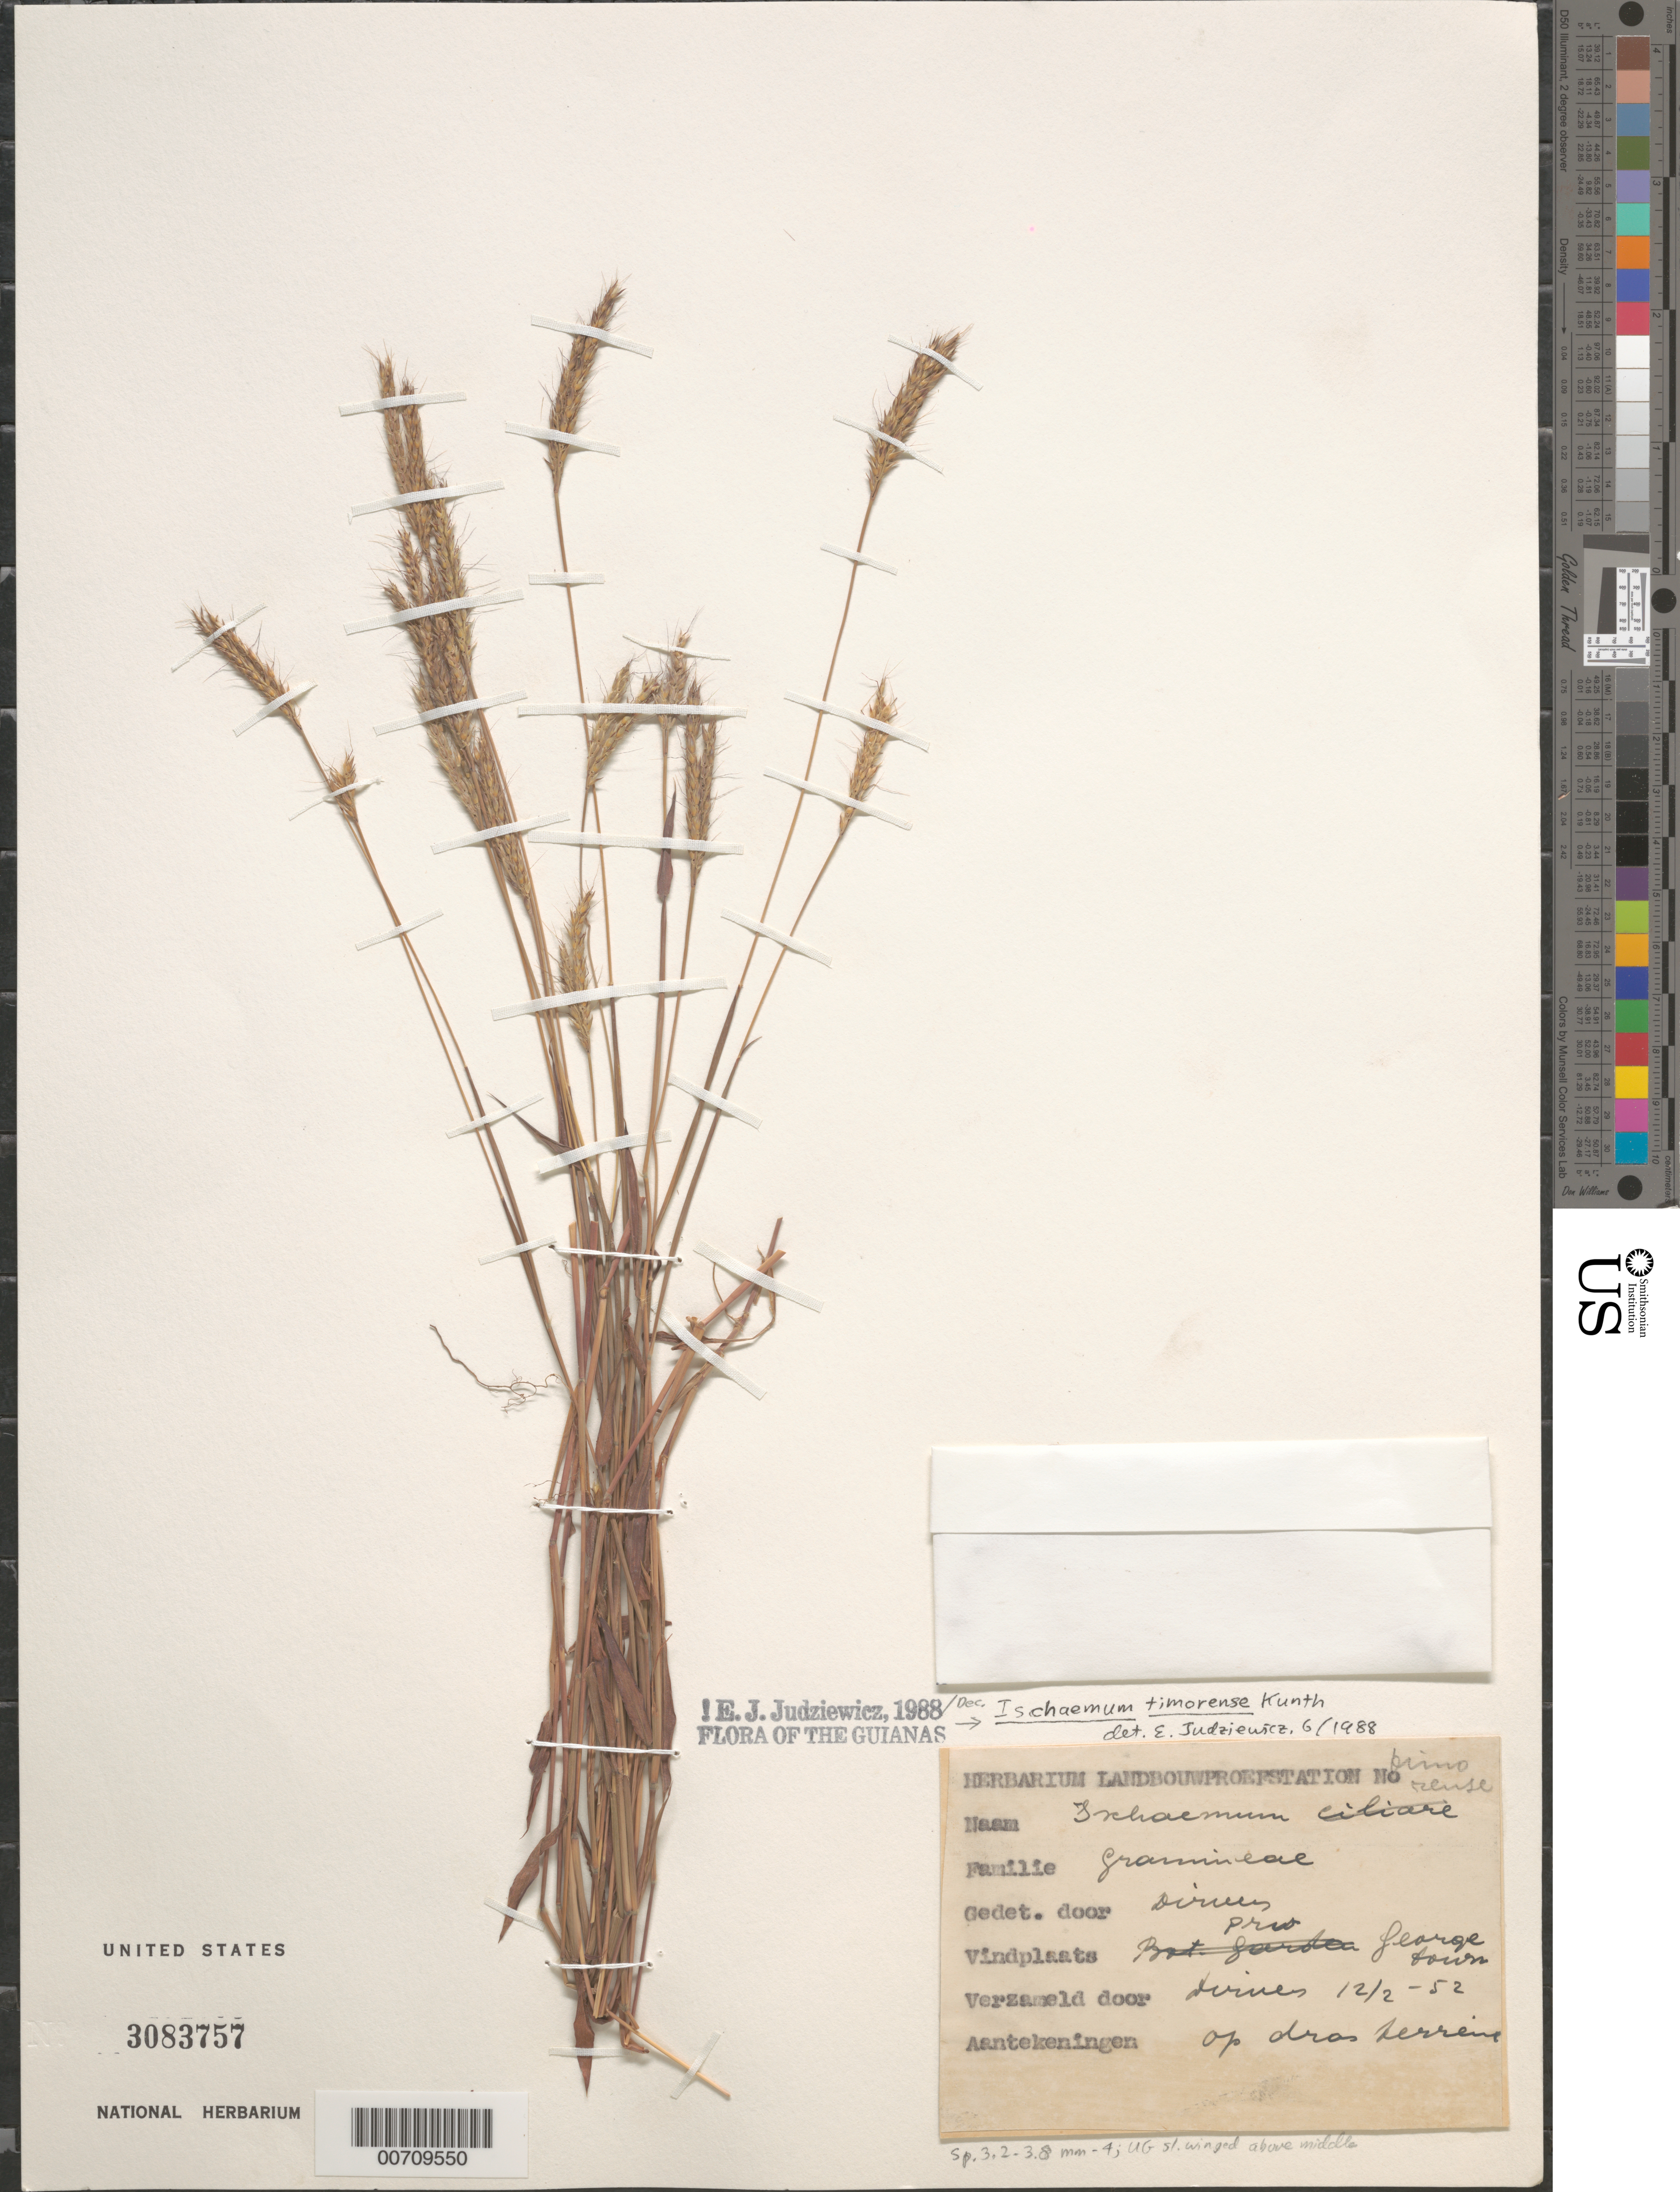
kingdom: Plantae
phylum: Tracheophyta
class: Liliopsida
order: Poales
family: Poaceae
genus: Ischaemum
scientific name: Ischaemum timorense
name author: Kunth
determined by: Judziewicz, E. J.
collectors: J. Dirven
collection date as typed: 12-Feb-52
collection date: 1952-02-12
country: Guyana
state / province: Demerara-Mahaica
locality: Georgetown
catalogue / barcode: US 3083757